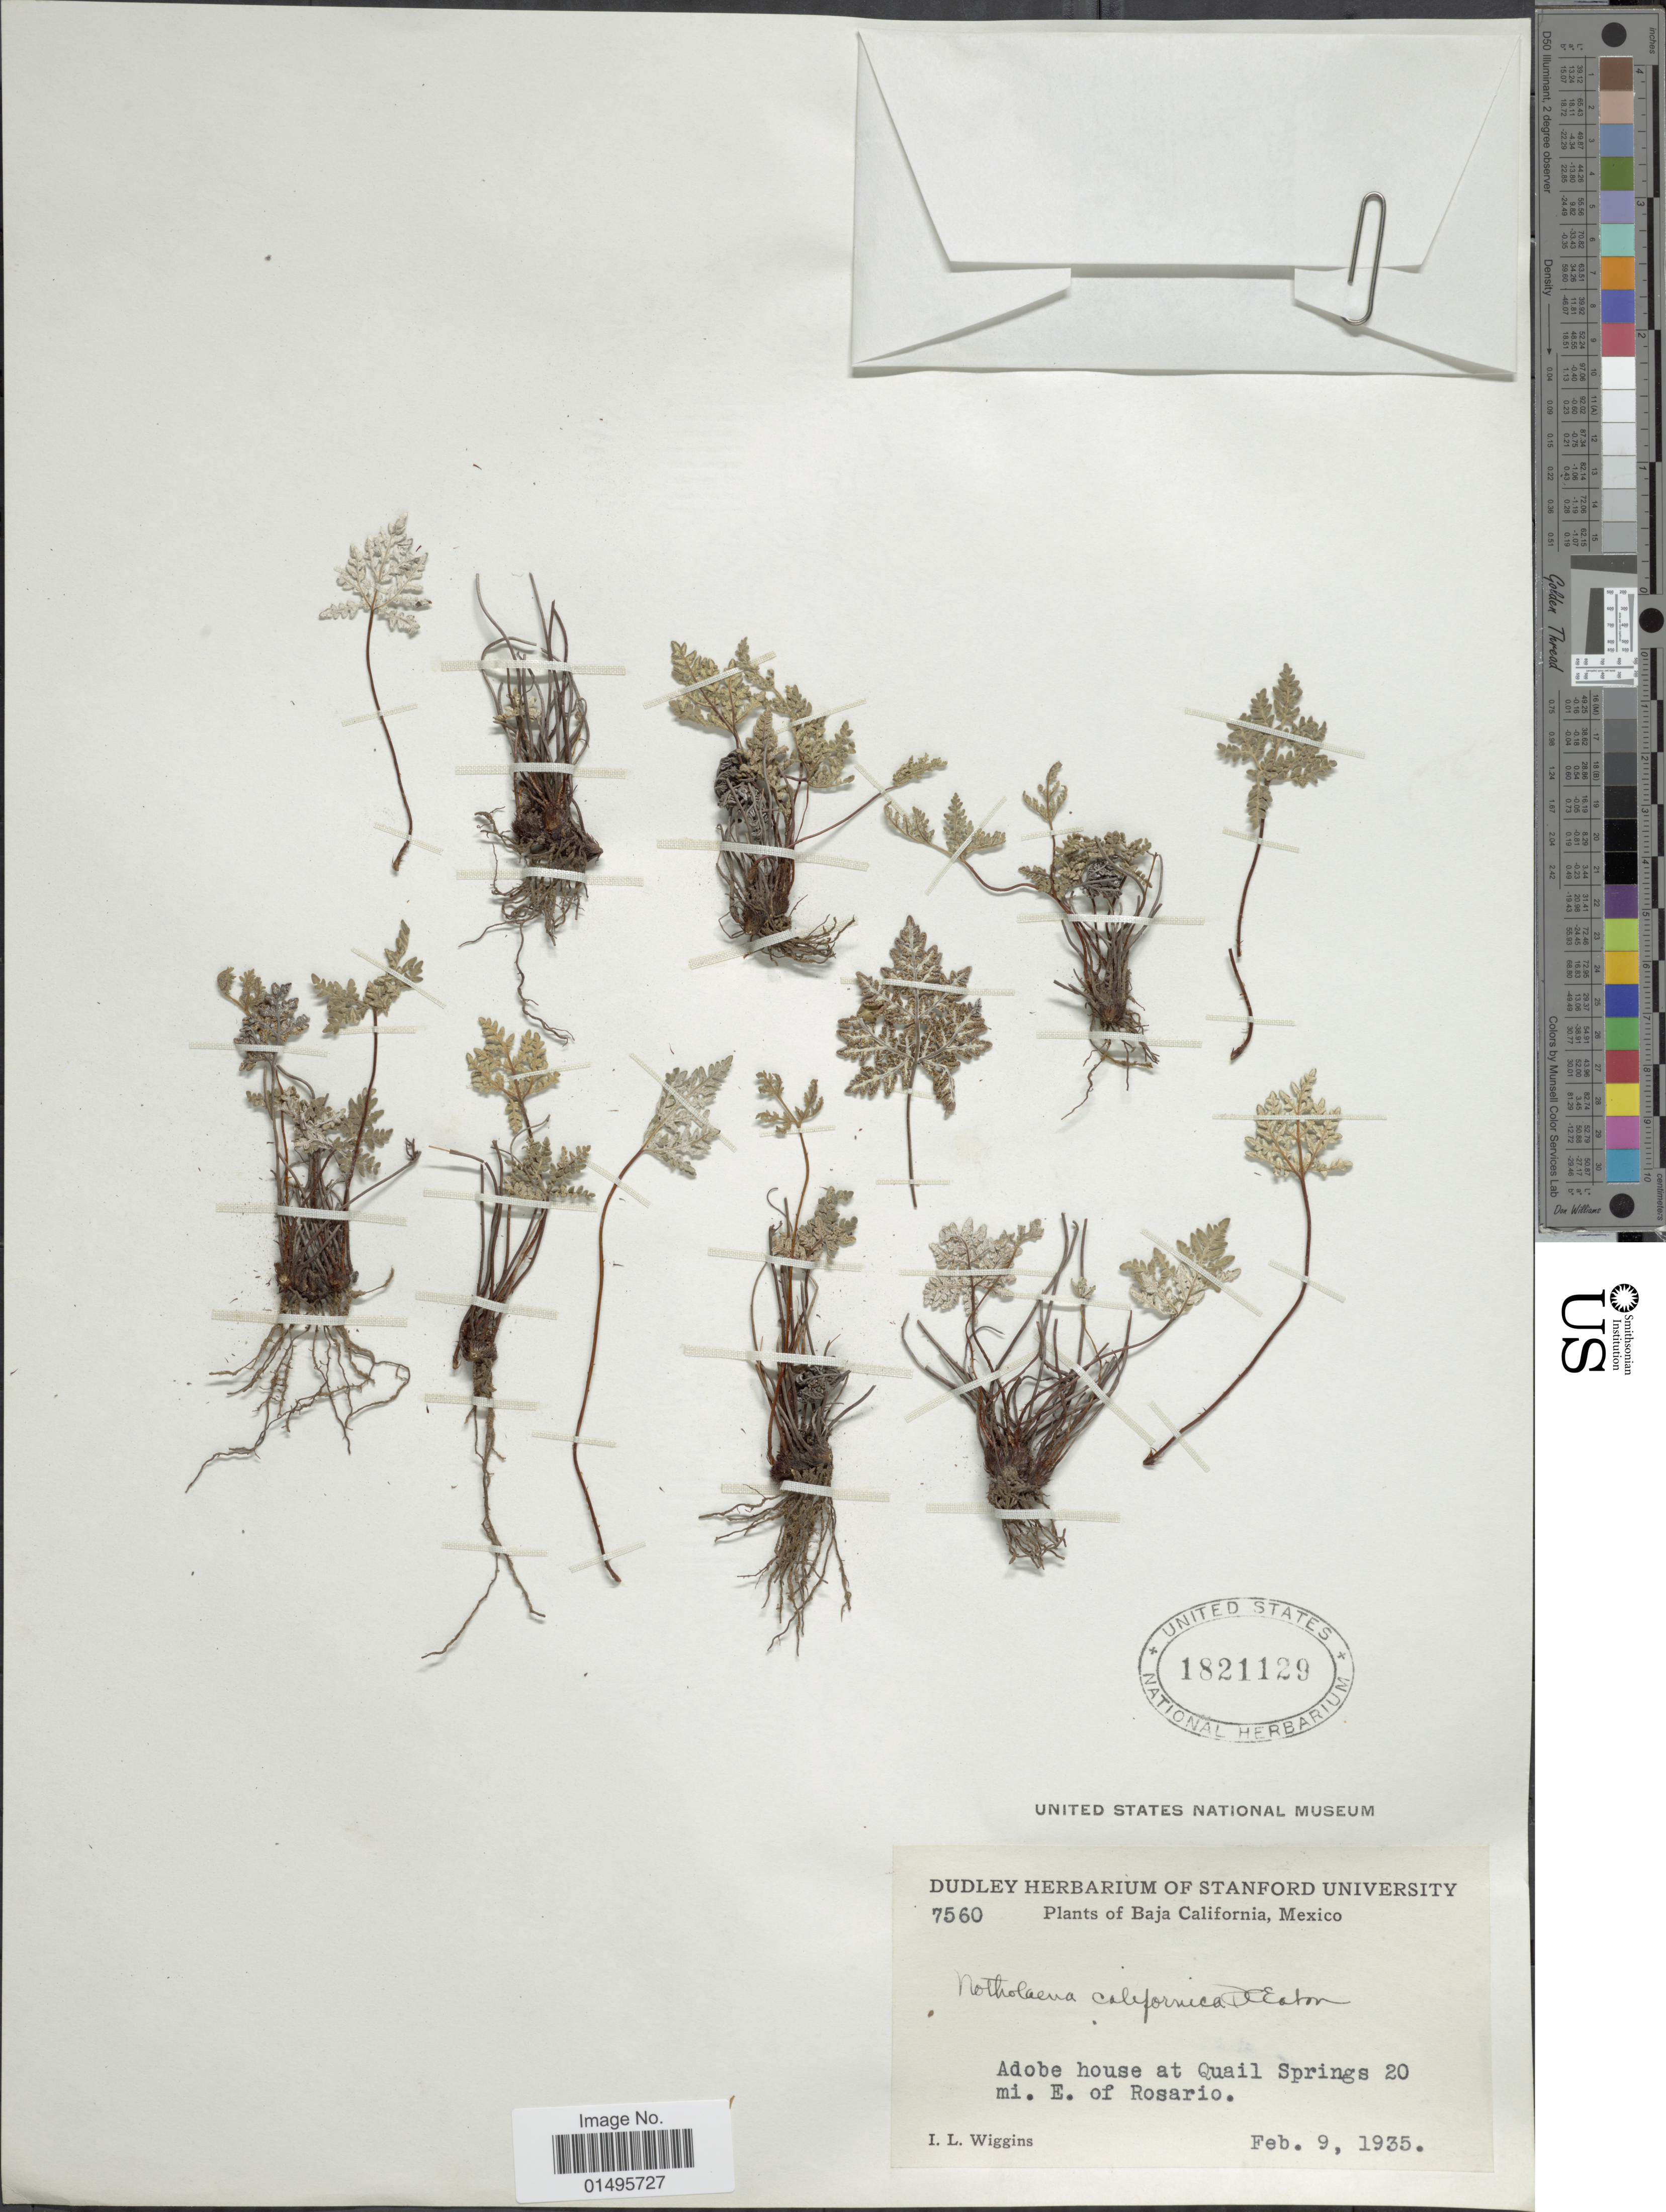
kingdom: Plantae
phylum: Tracheophyta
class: Polypodiopsida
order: Polypodiales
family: Pteridaceae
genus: Notholaena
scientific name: Notholaena californica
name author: D.C. Eaton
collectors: I. L. Wiggins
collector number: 7560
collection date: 1935-02-09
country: Mexico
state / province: Baja California Norte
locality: Adobe house at Quail Springs 20 mi. E. of Rosario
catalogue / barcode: US 1821129